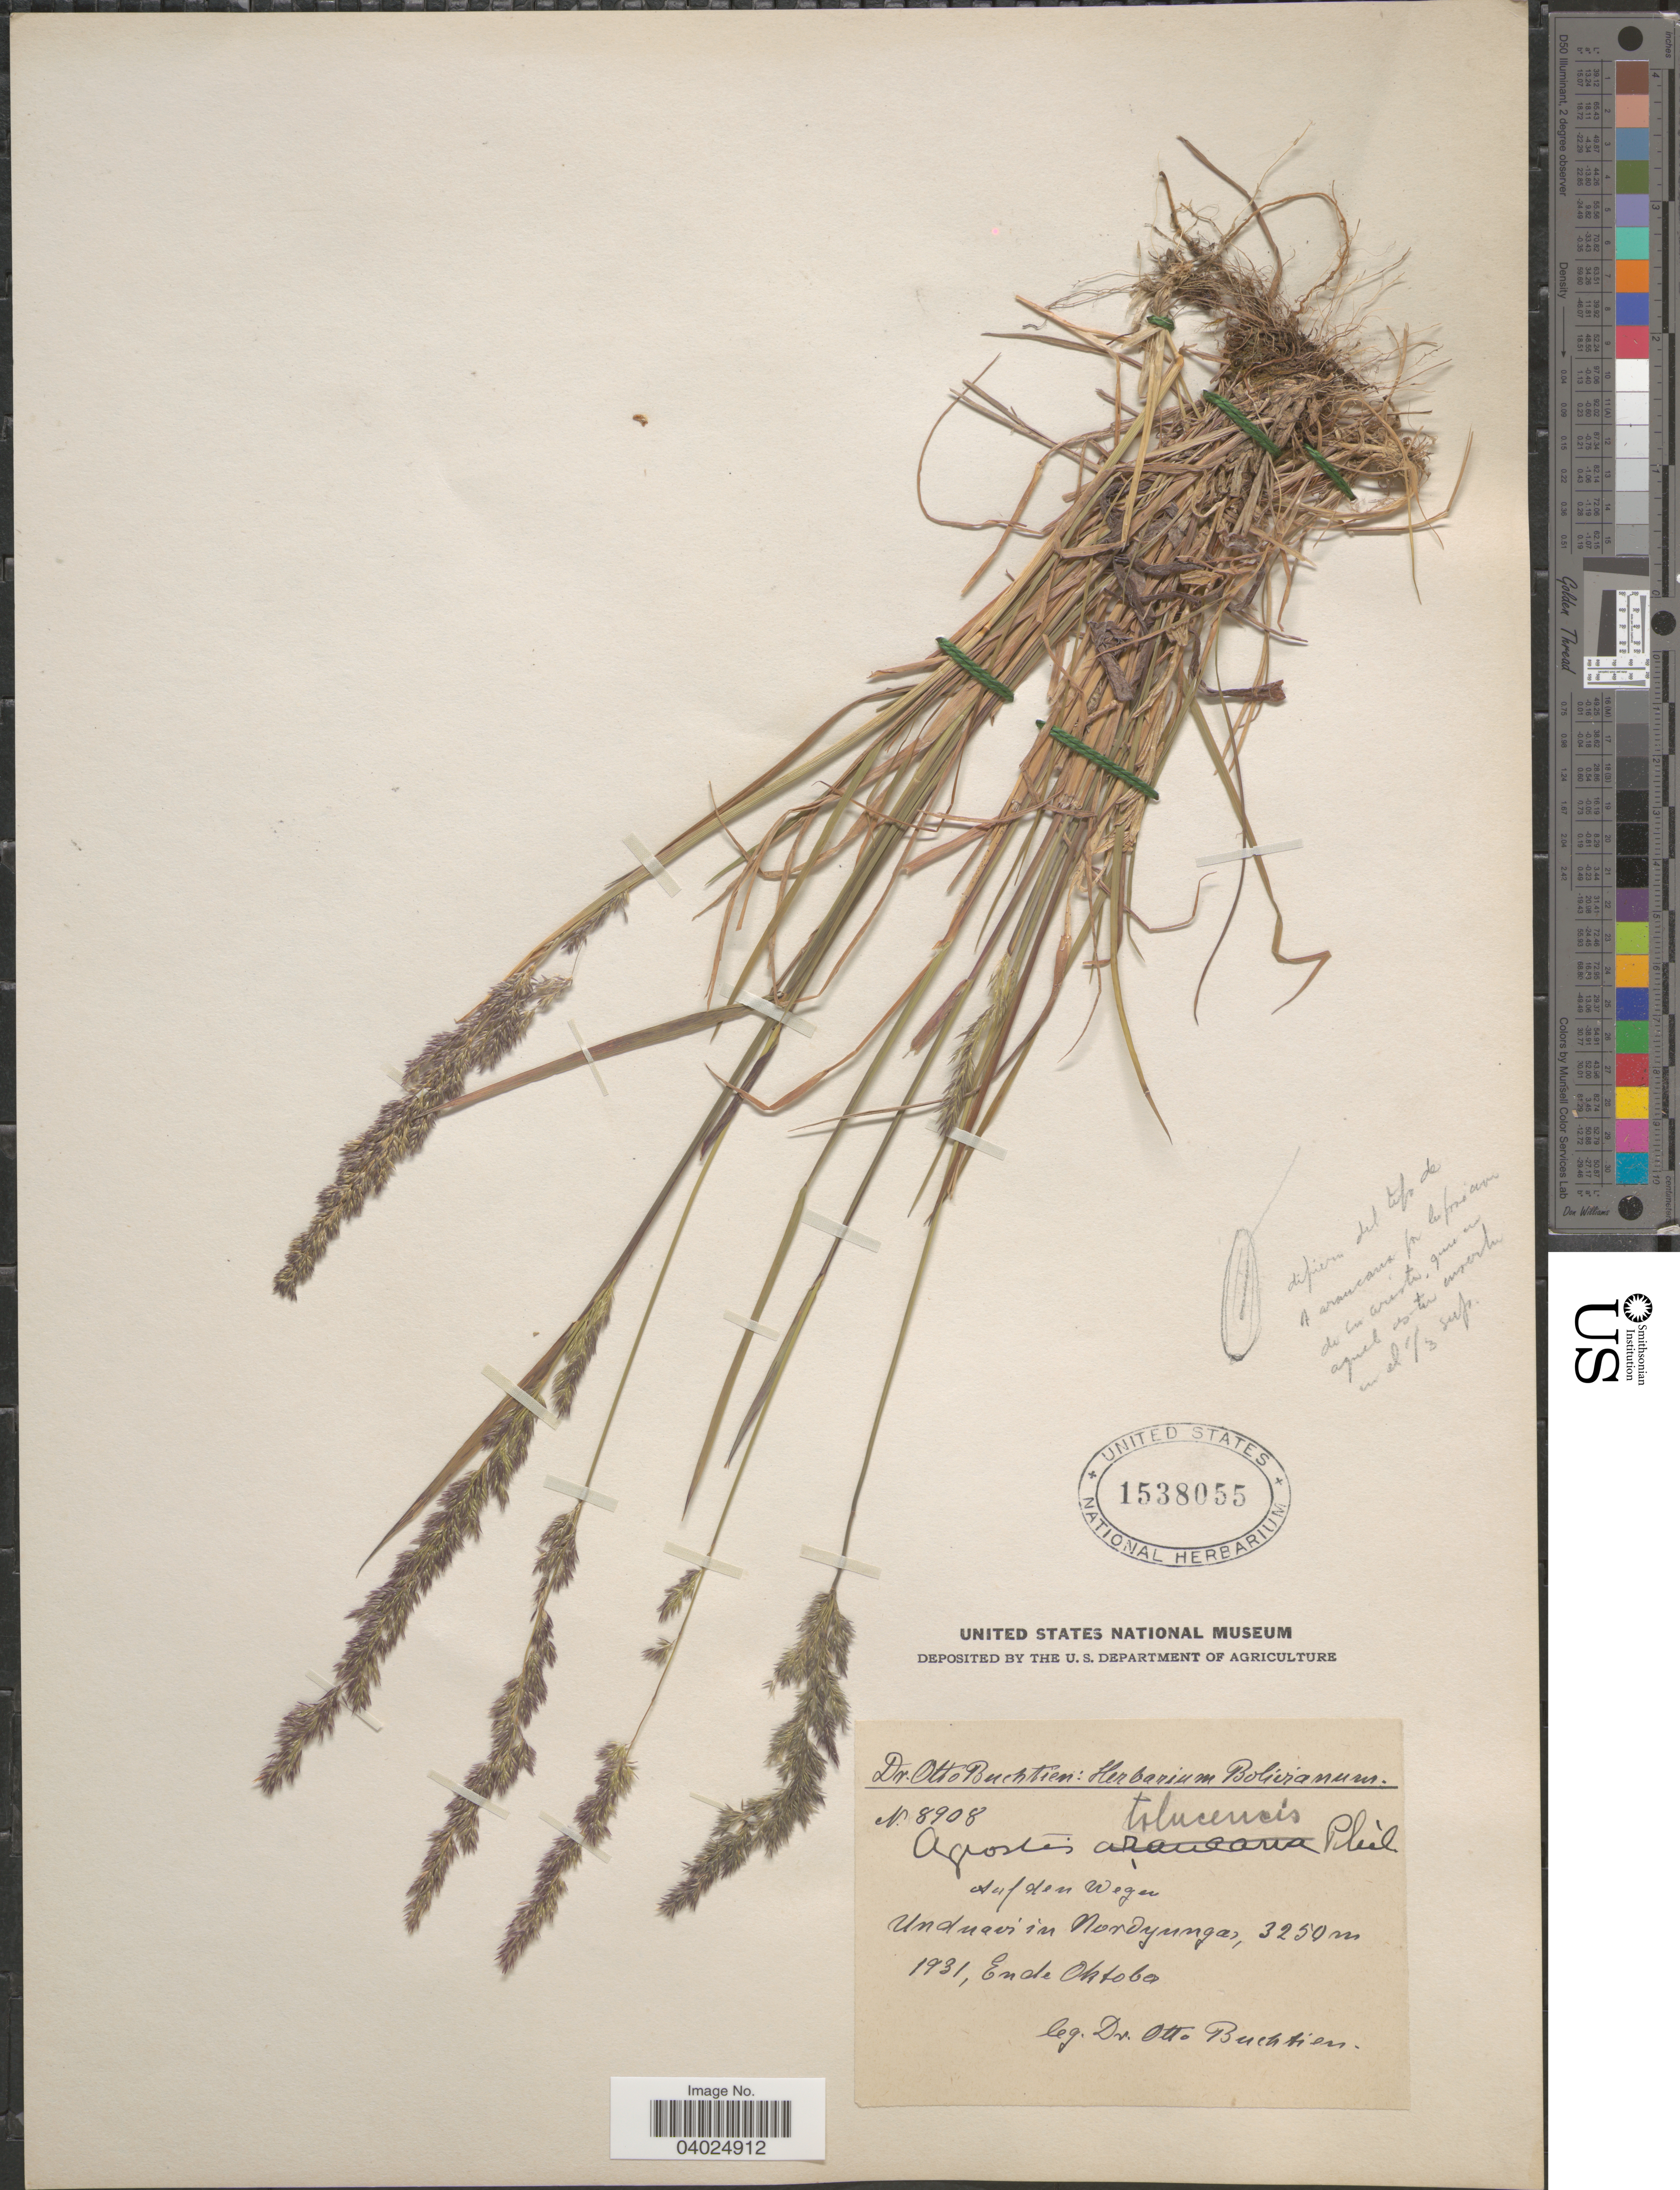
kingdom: Plantae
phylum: Tracheophyta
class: Liliopsida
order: Poales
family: Poaceae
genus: Agrostis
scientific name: Agrostis tolucensis Kunth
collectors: O. Buchtien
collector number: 8908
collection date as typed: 1931, Ende Oktober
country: Bolivia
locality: Auf den Wegen Unduavi in Nordyungas.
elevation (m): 3250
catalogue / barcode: US 1538055